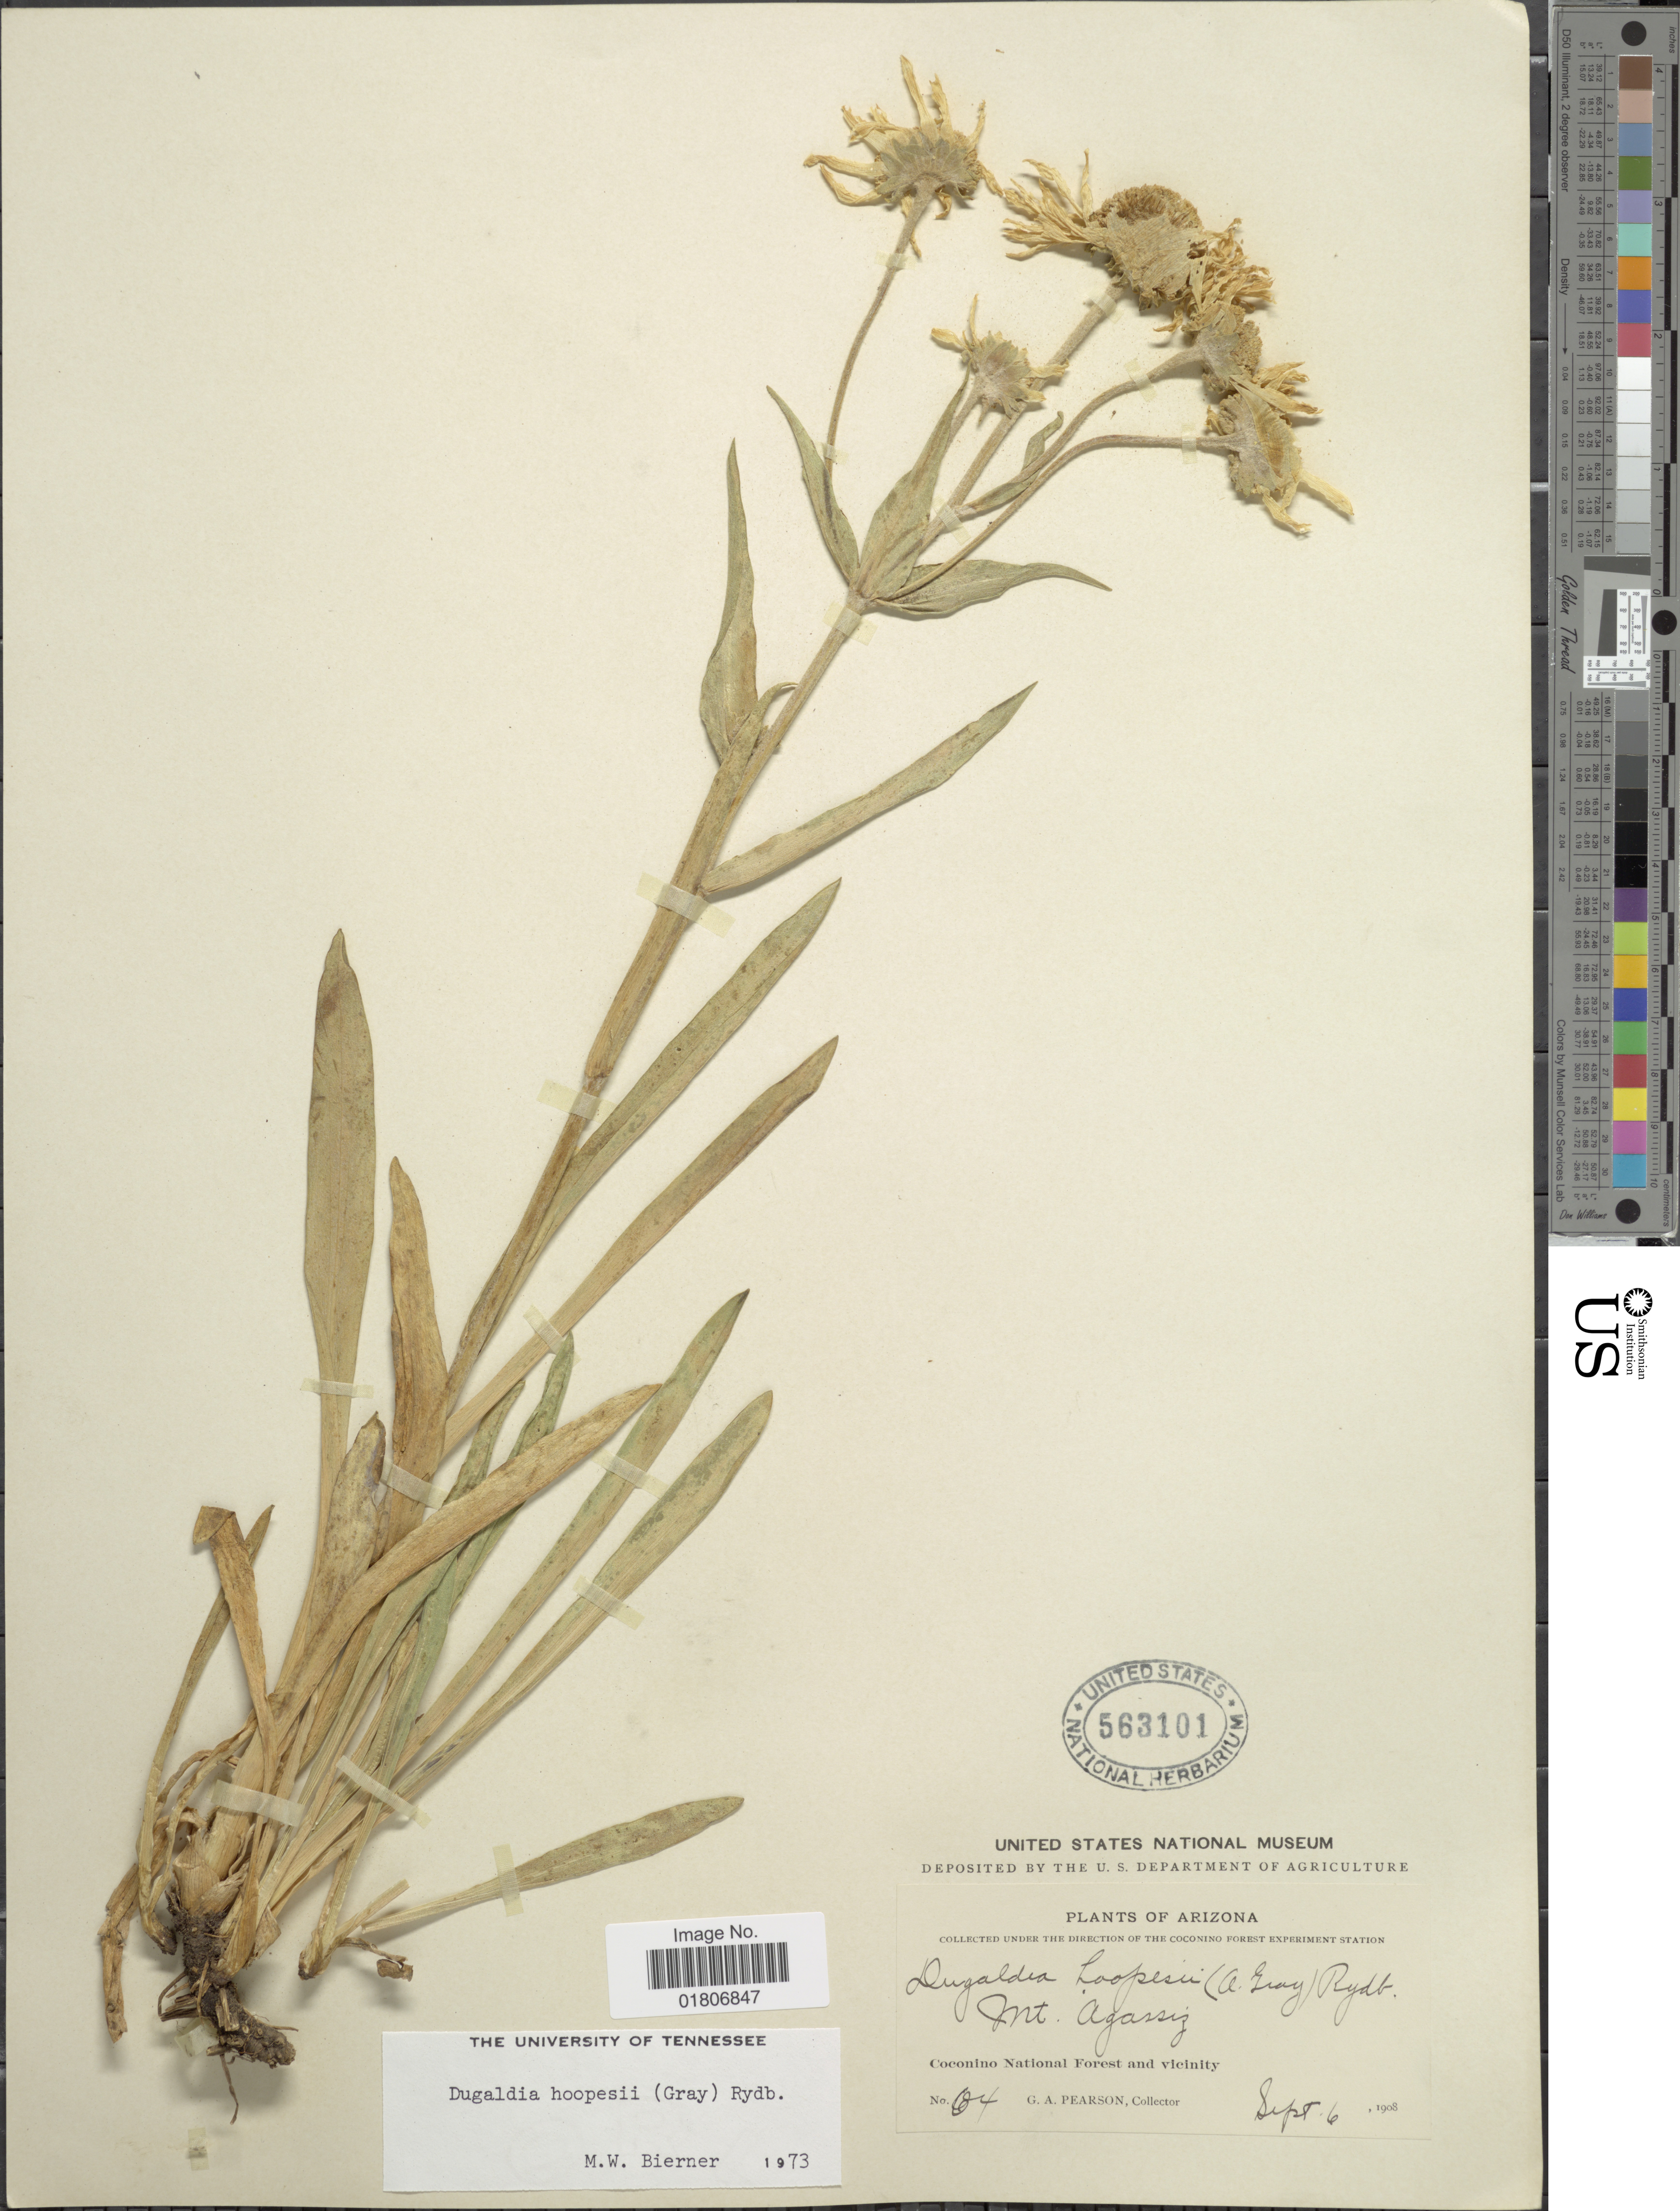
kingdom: Plantae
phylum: Tracheophyta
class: Magnoliopsida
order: Asterales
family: Asteraceae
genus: Dugaldia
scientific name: Dugaldia hoopesii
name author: (A. Gray) Rydb.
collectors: G. A. Pearson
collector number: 64*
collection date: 1908-09-06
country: United States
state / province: Arizona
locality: Mt. Agassiz. Coconino National Forest and vicinity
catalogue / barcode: US 563101